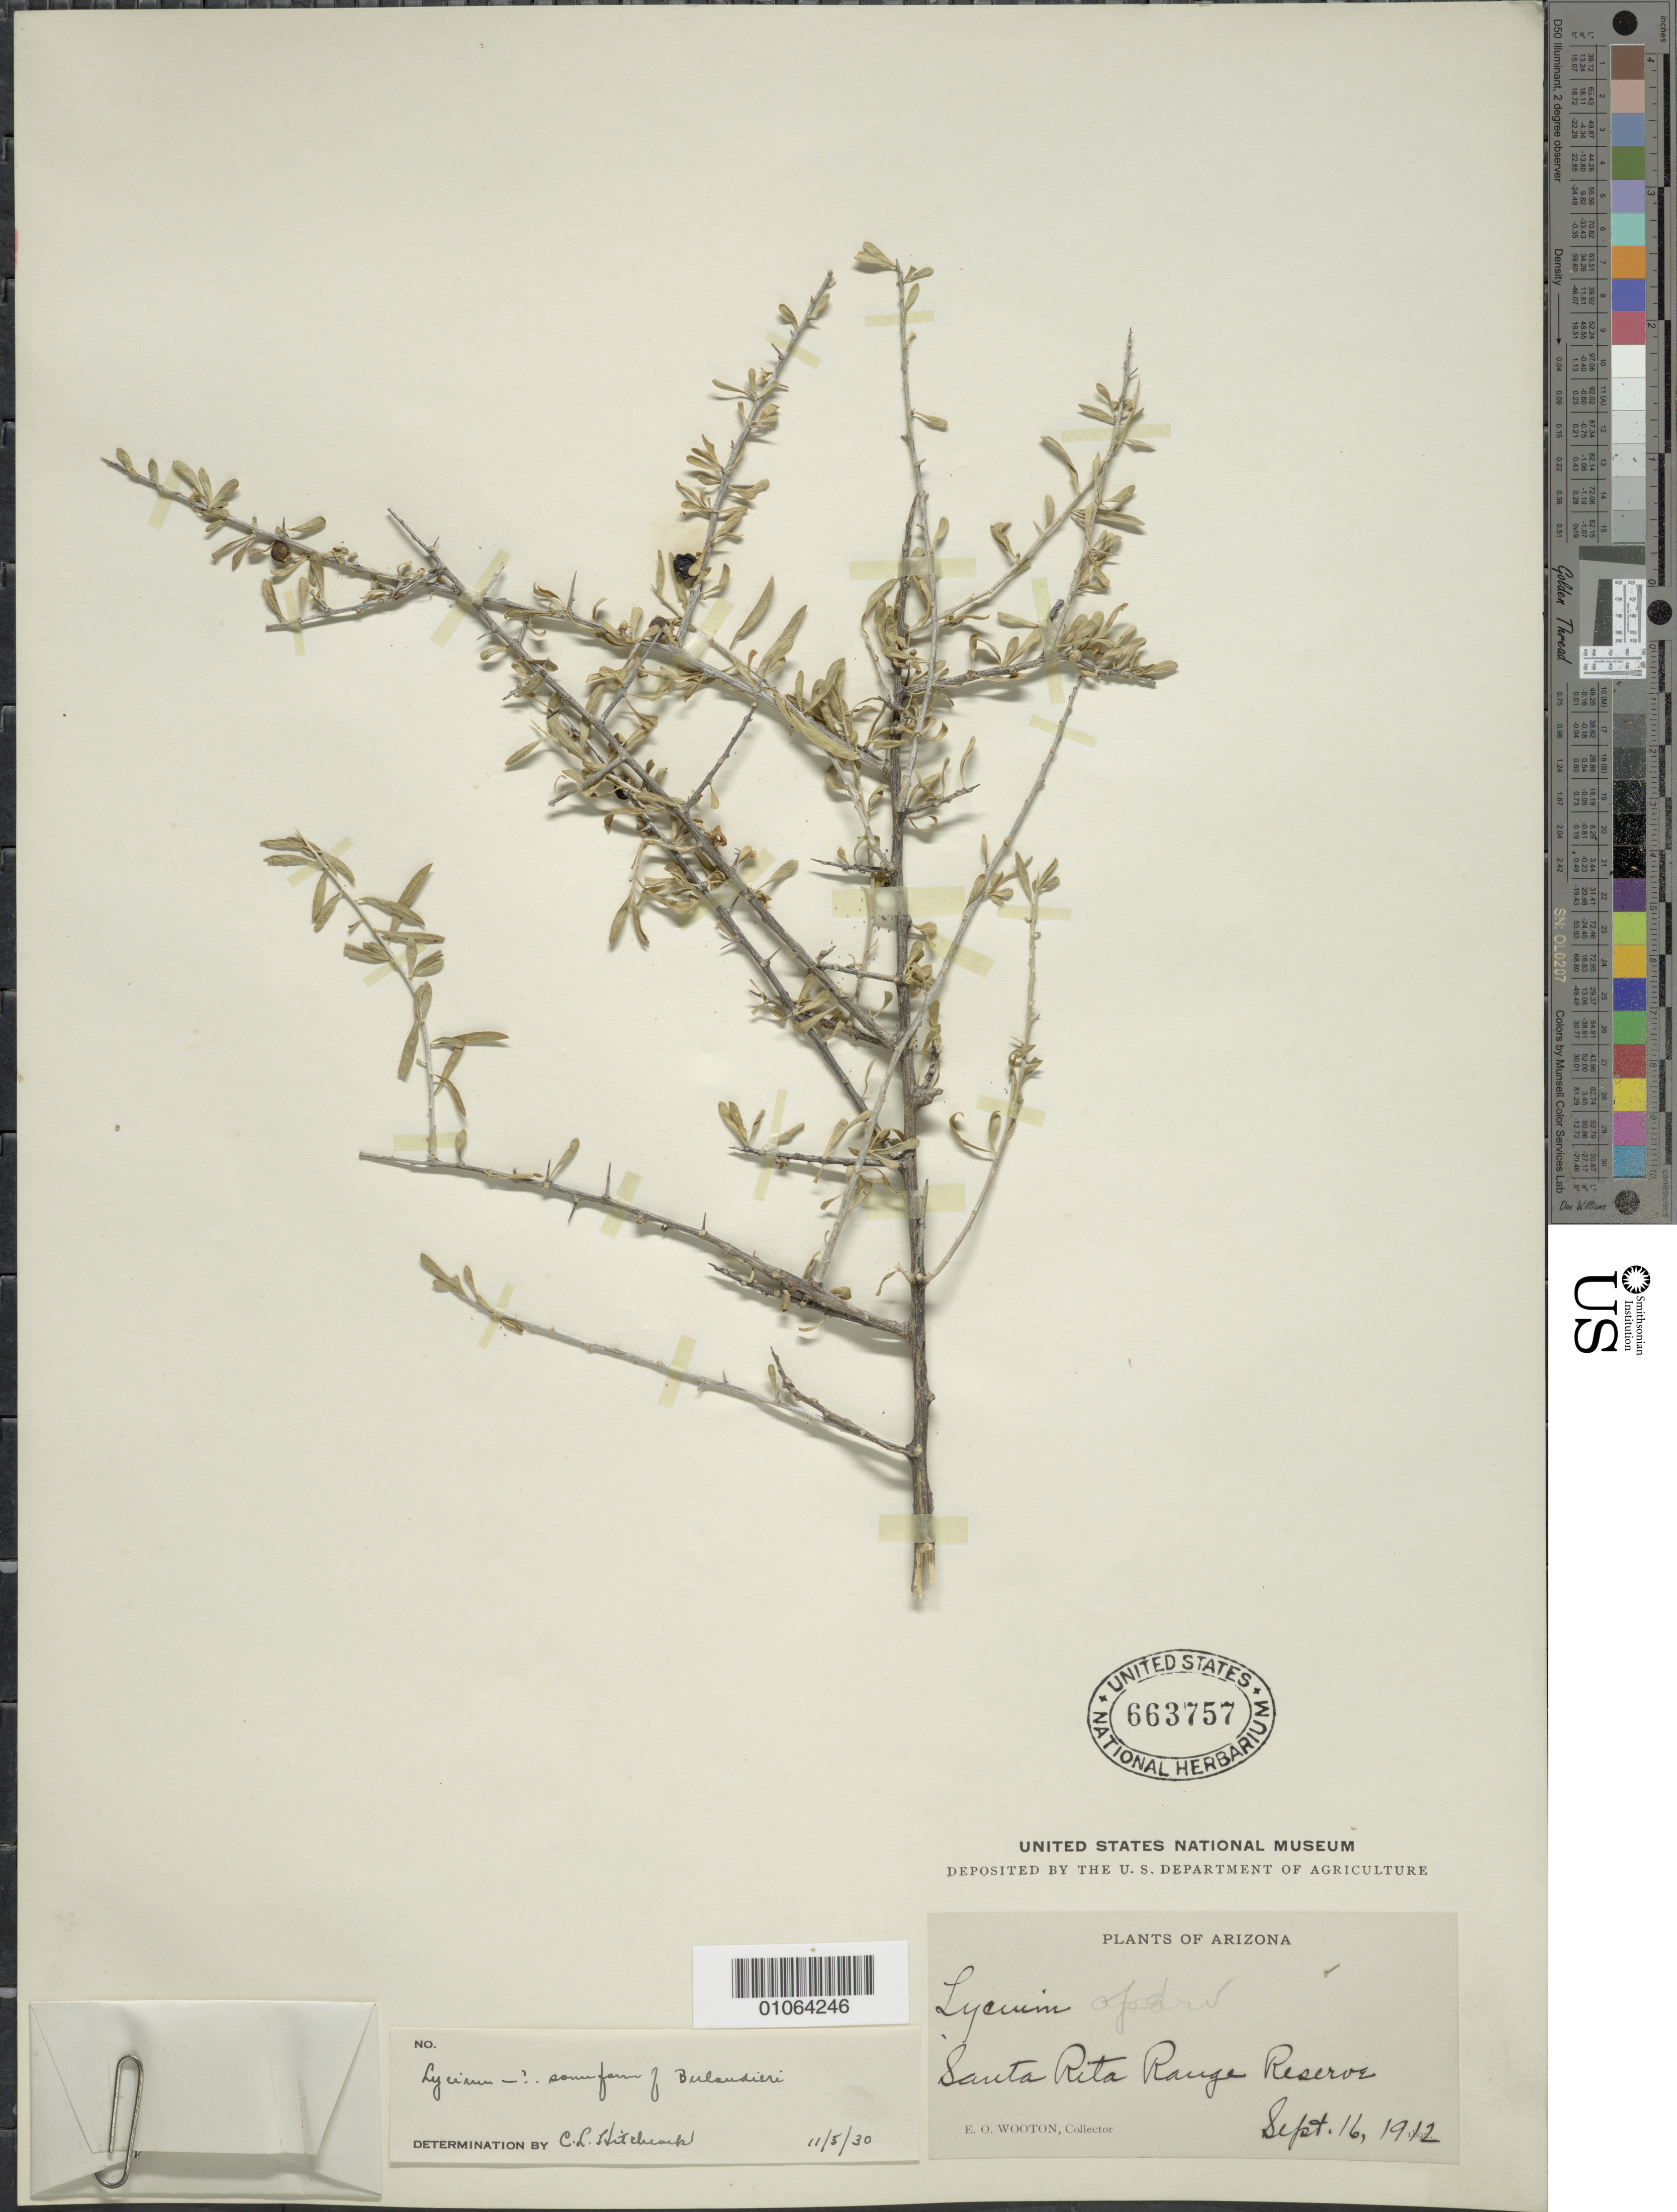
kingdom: Plantae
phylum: Tracheophyta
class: Magnoliopsida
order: Solanales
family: Solanaceae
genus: Lycium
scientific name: Lycium berlandieri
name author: Dunal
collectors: E. O. Wooton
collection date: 1912-09-16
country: United States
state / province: Arizona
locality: Santa Rita Range Reserve.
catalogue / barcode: US 663757